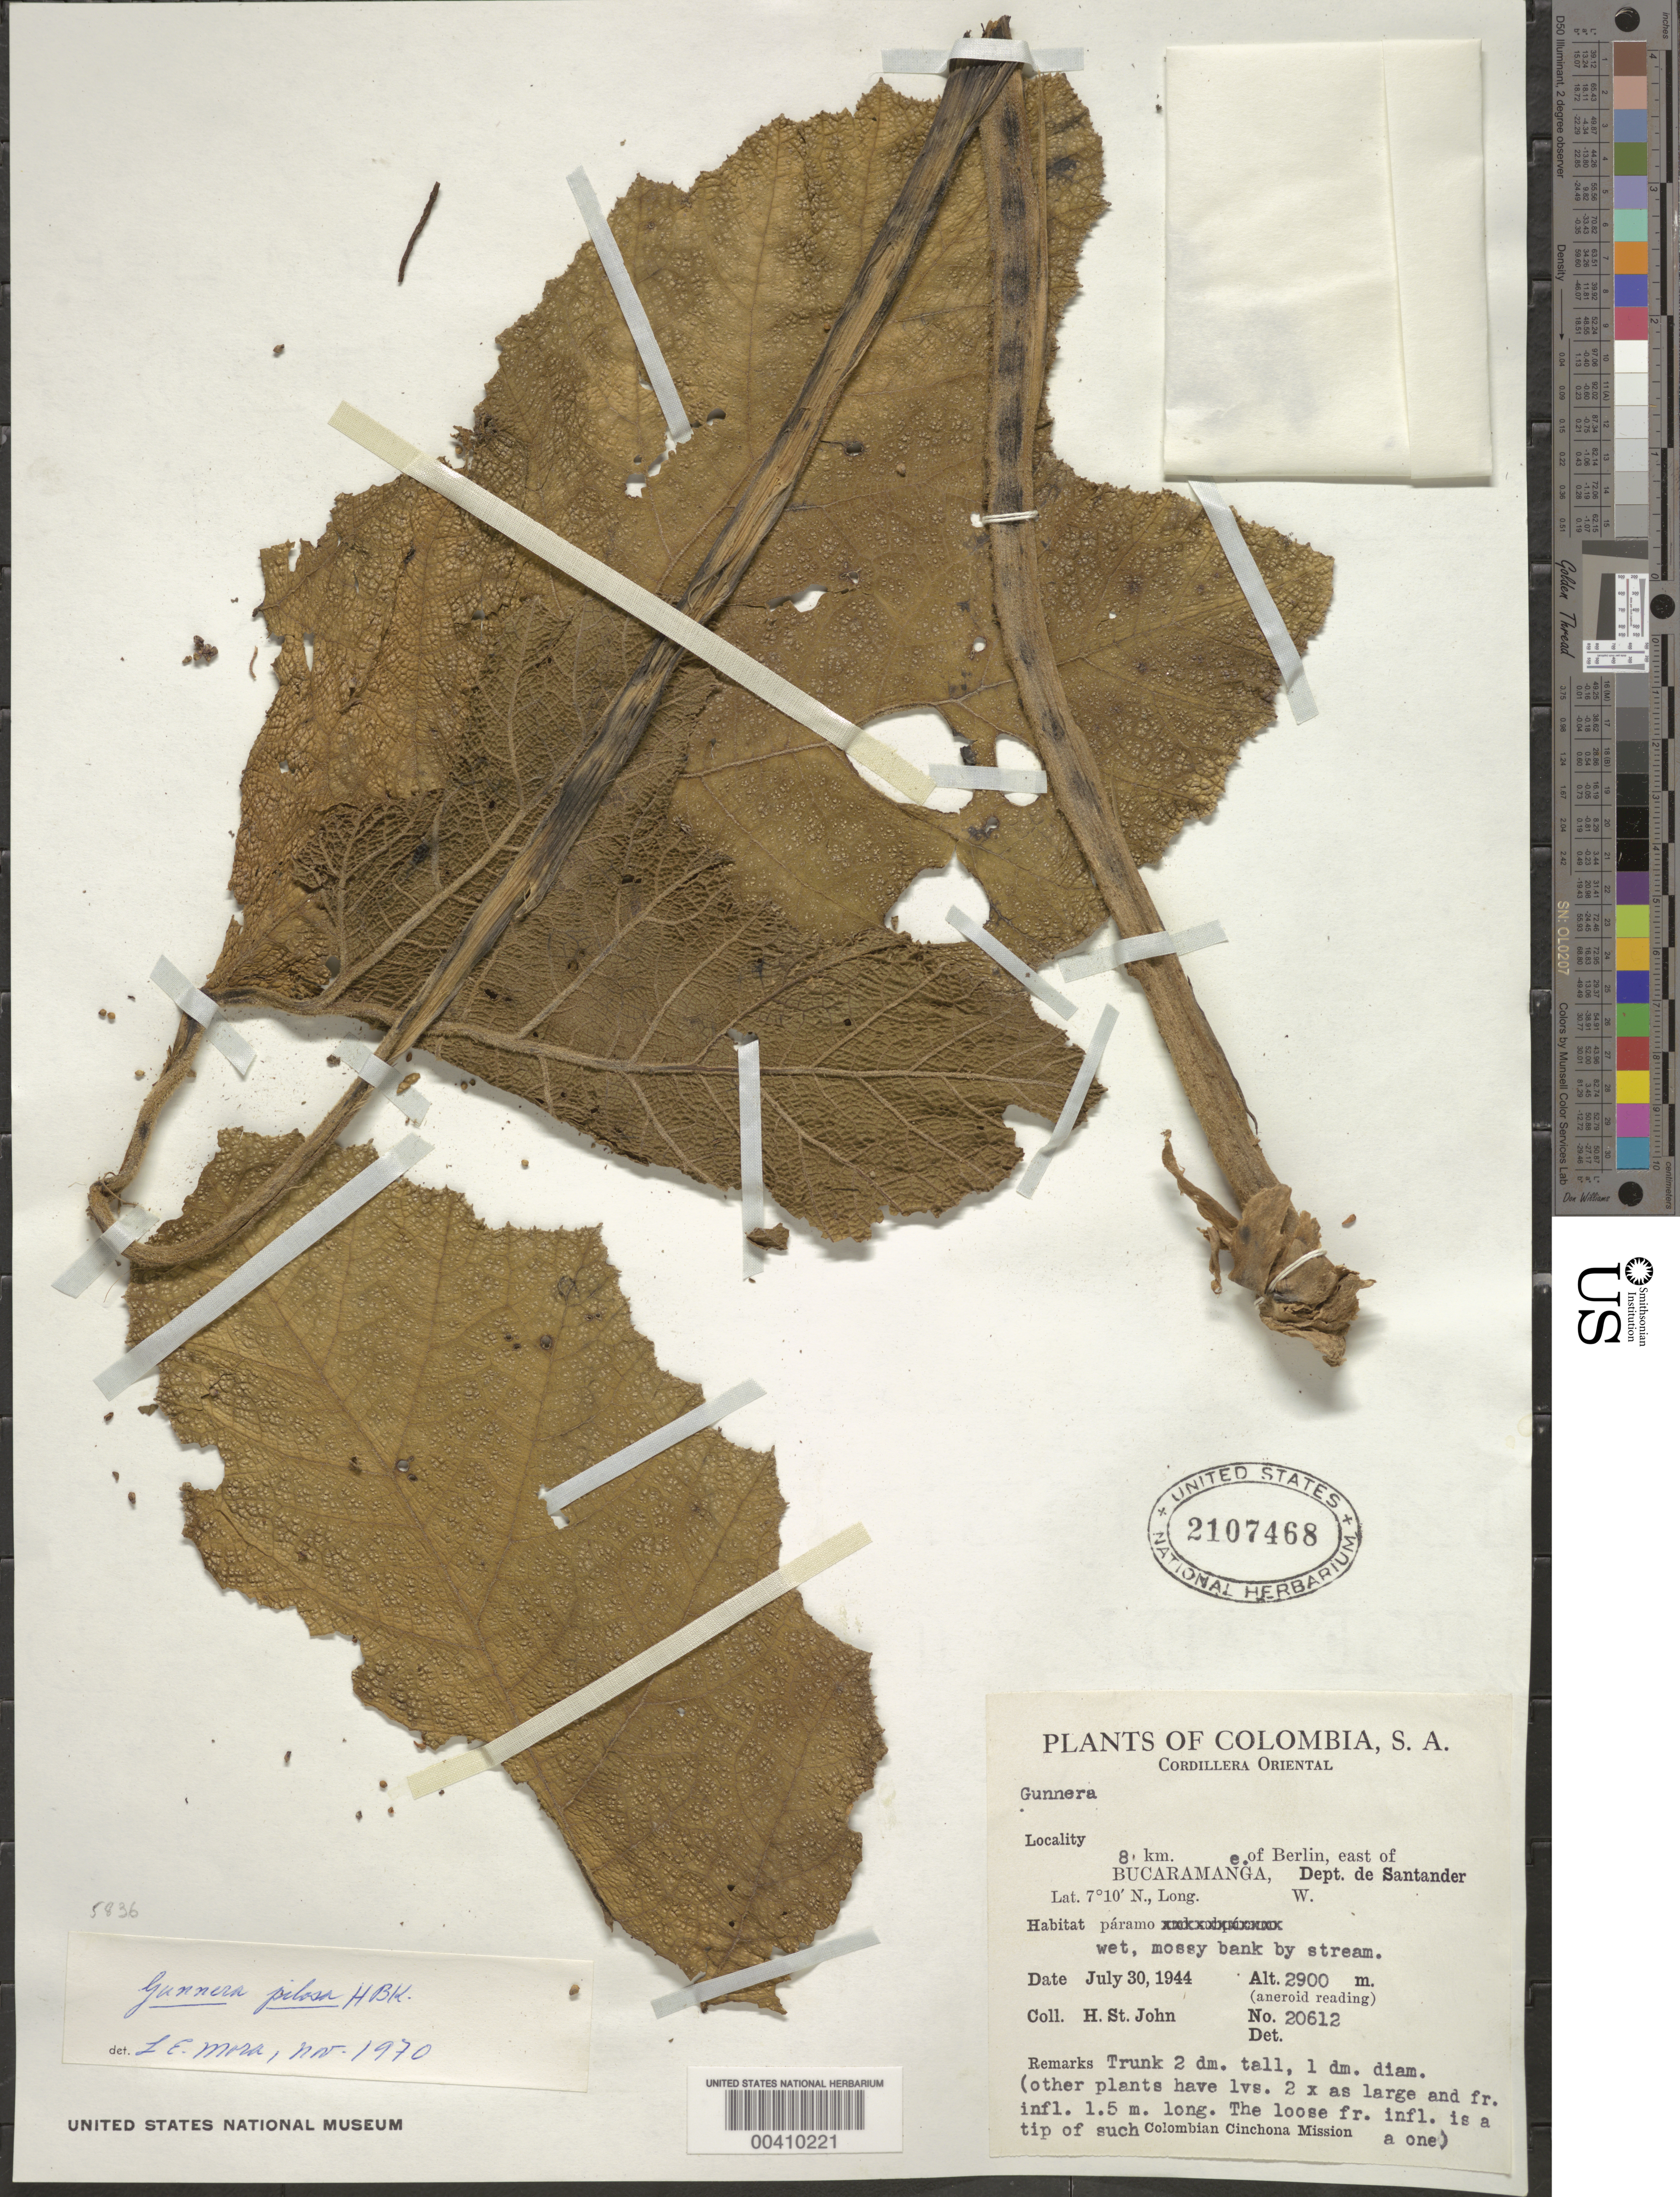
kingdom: Plantae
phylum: Tracheophyta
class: Magnoliopsida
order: Gunnerales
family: Gunneraceae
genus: Gunnera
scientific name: Gunnera pilosa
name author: Kunth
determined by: Mora-Osejo, L. E.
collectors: H. St. John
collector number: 20612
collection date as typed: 30 Jul 1944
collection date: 1944-07-30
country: Colombia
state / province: Santander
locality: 8 km E of Berlin, E of Bucaramanga (lat/long recorded as: lat=07:10:0:N long=:::W)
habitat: páramo. wet, mossy bank by stream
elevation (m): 2900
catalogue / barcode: US 2107468